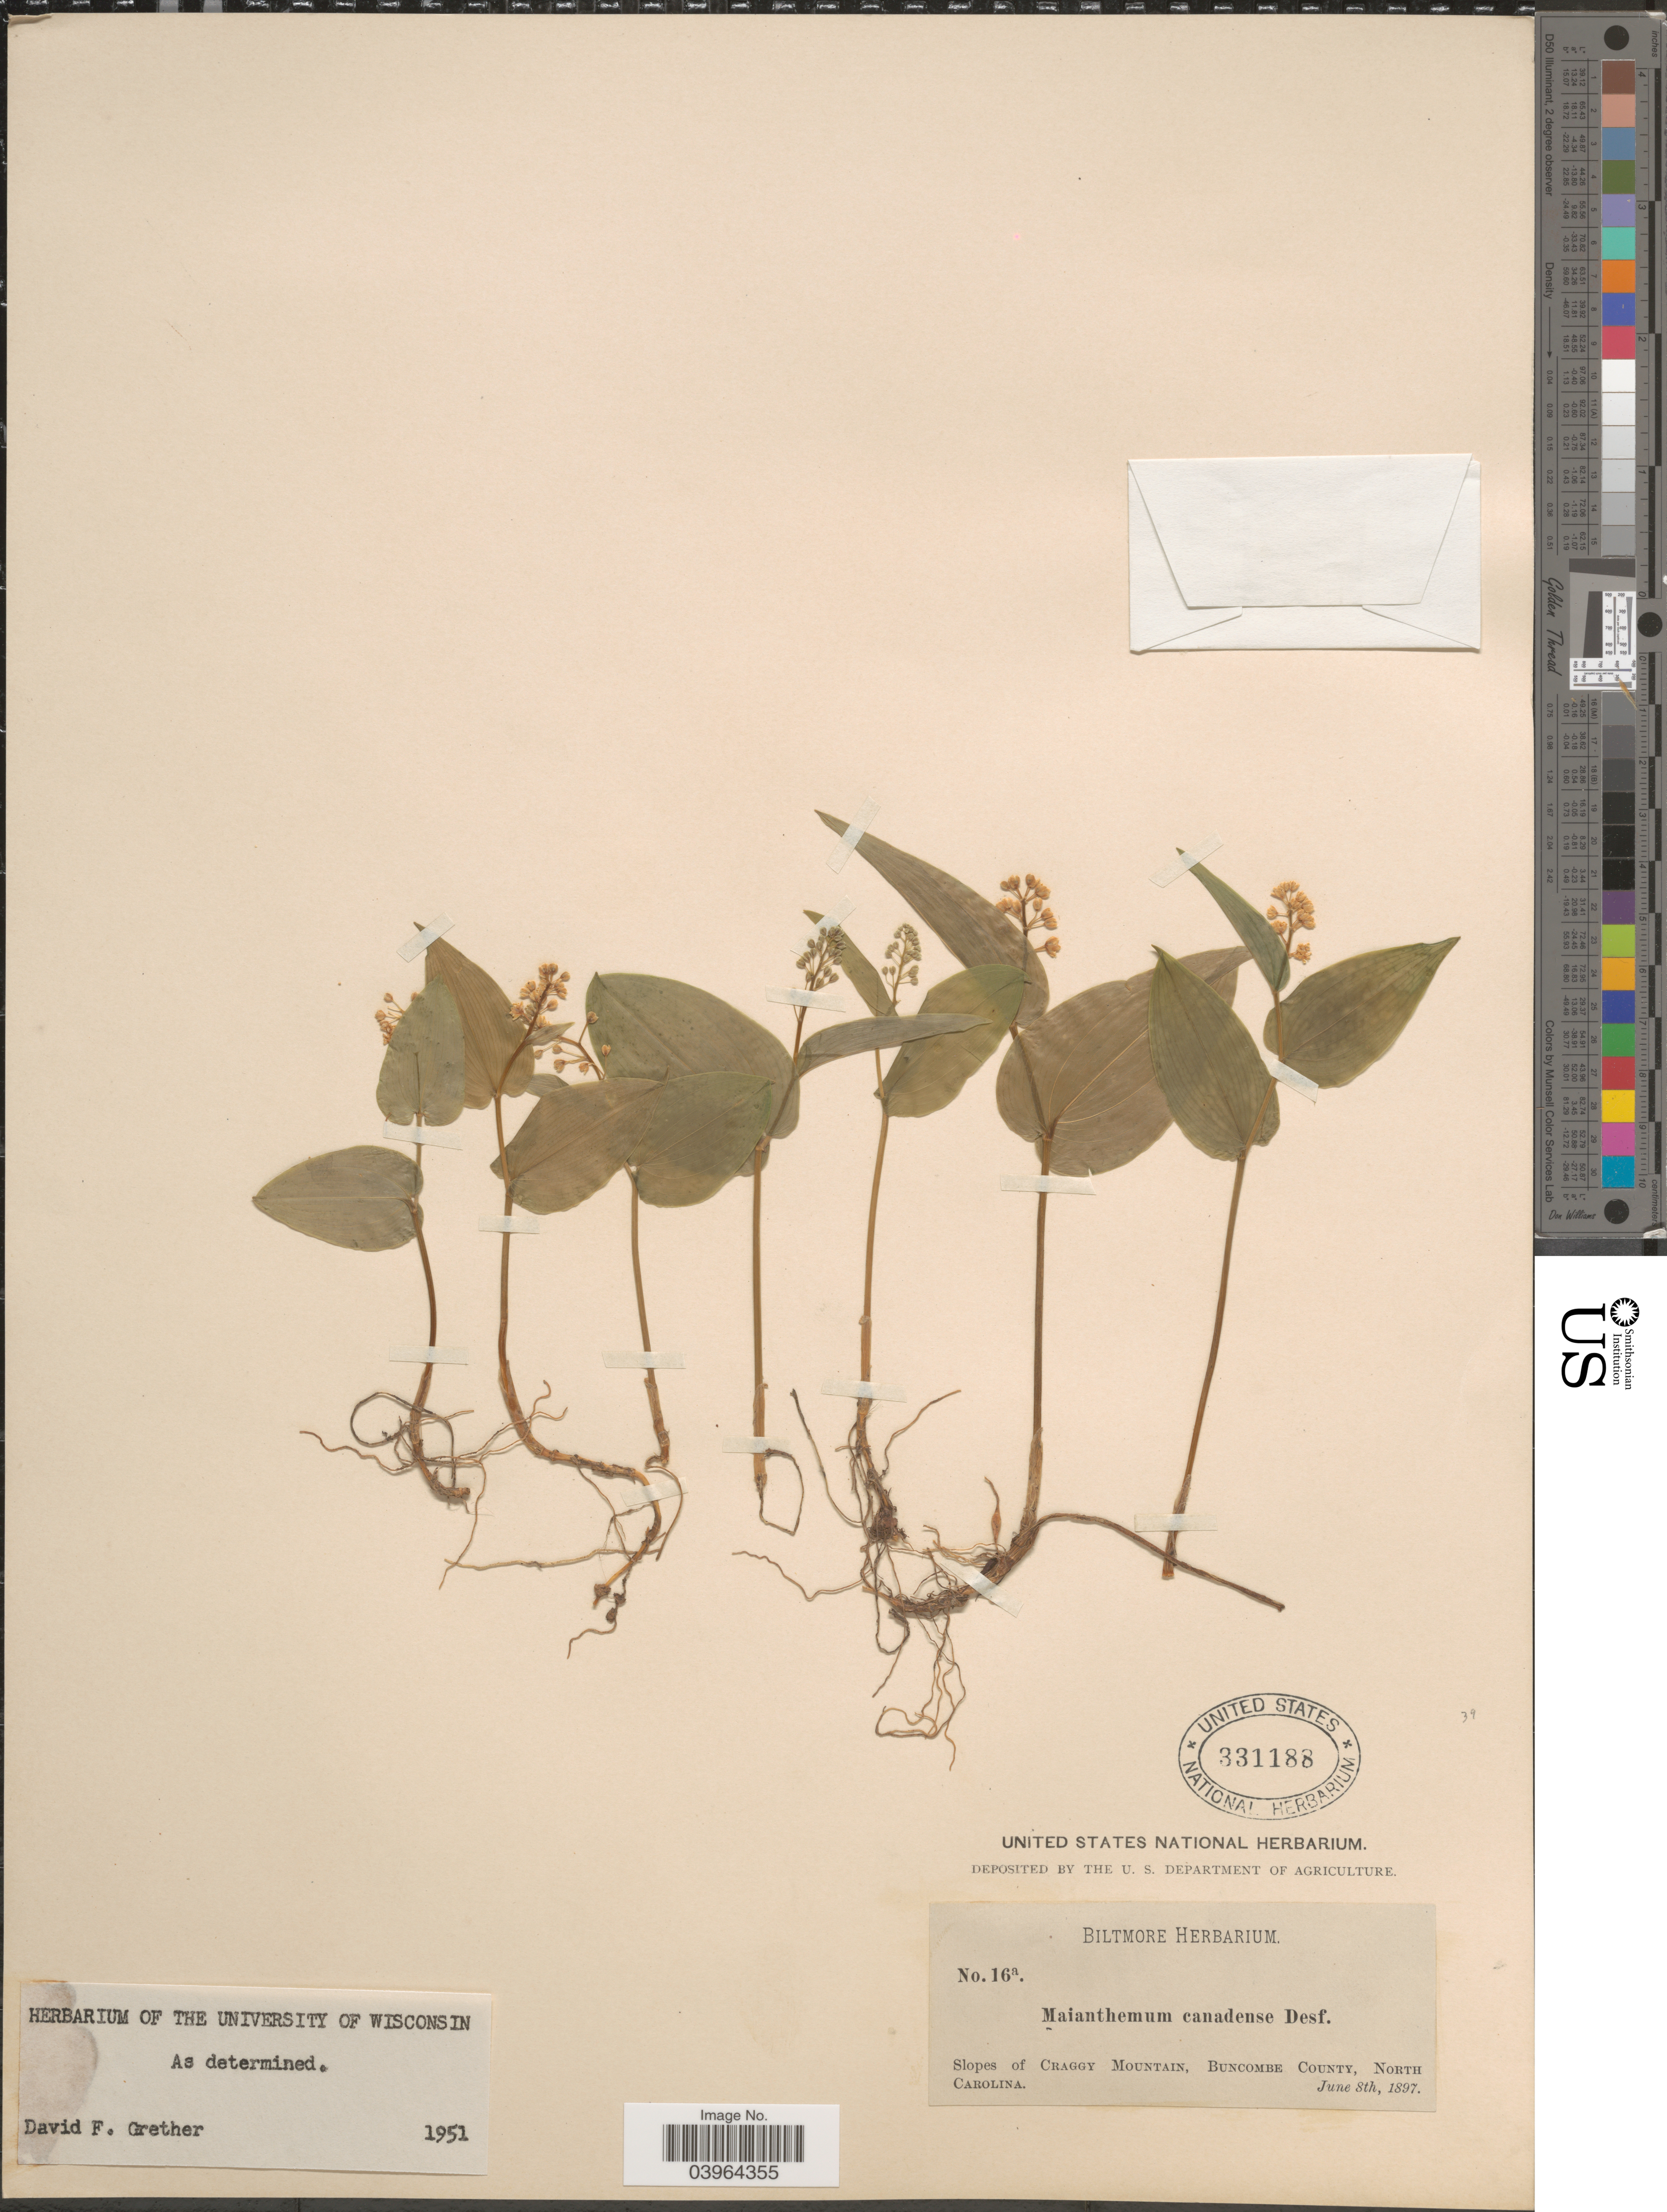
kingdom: Plantae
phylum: Tracheophyta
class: Liliopsida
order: Asparagales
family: Asparagaceae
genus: Maianthemum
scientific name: Maianthemum canadense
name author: Desf.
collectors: ex herb. Biltmore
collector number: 16a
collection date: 1897-06-08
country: United States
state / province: North Carolina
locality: Slopes of Craggy Mountain, Buncombe County.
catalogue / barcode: US 331188